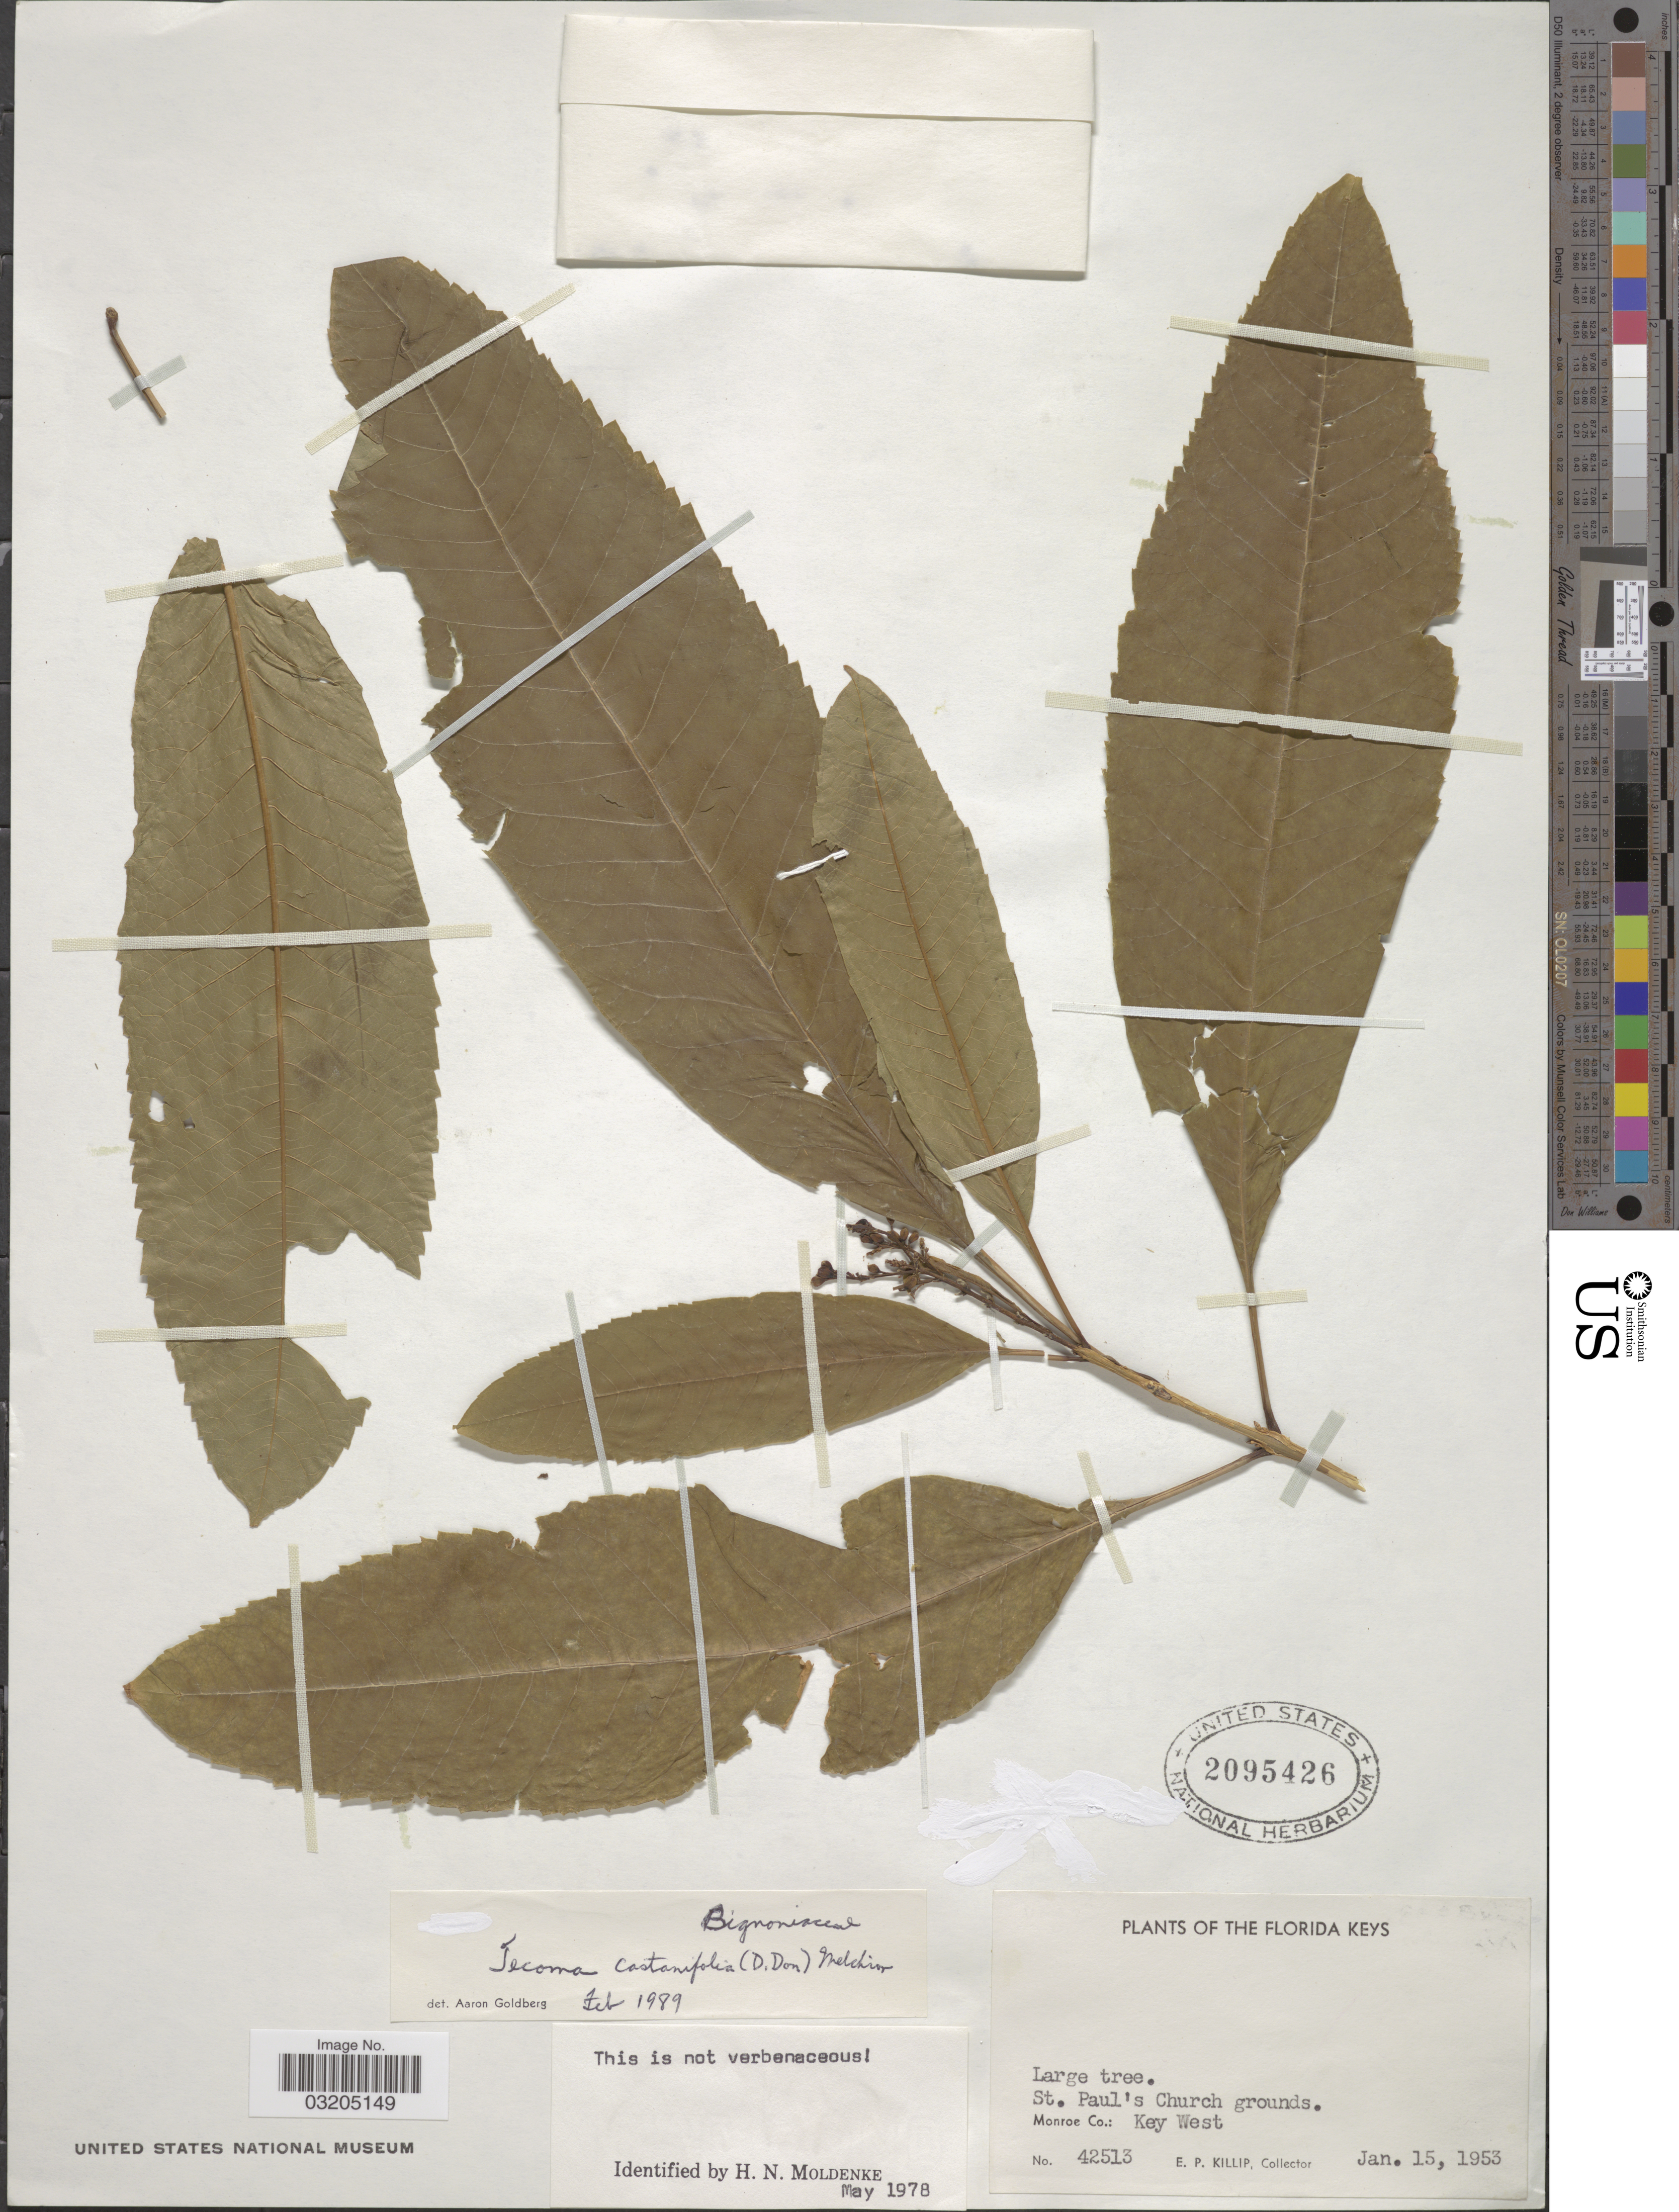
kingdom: Plantae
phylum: Tracheophyta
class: Magnoliopsida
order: Lamiales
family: Bignoniaceae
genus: Tecoma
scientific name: Tecoma castanifolia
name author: (D. Don) Melch.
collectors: E. P. Killip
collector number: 42513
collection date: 1953-01-15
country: United States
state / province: Florida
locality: The Florida Keys. St. Paul's Church grounds. Monroe Co.: Key West.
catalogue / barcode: US 2095426